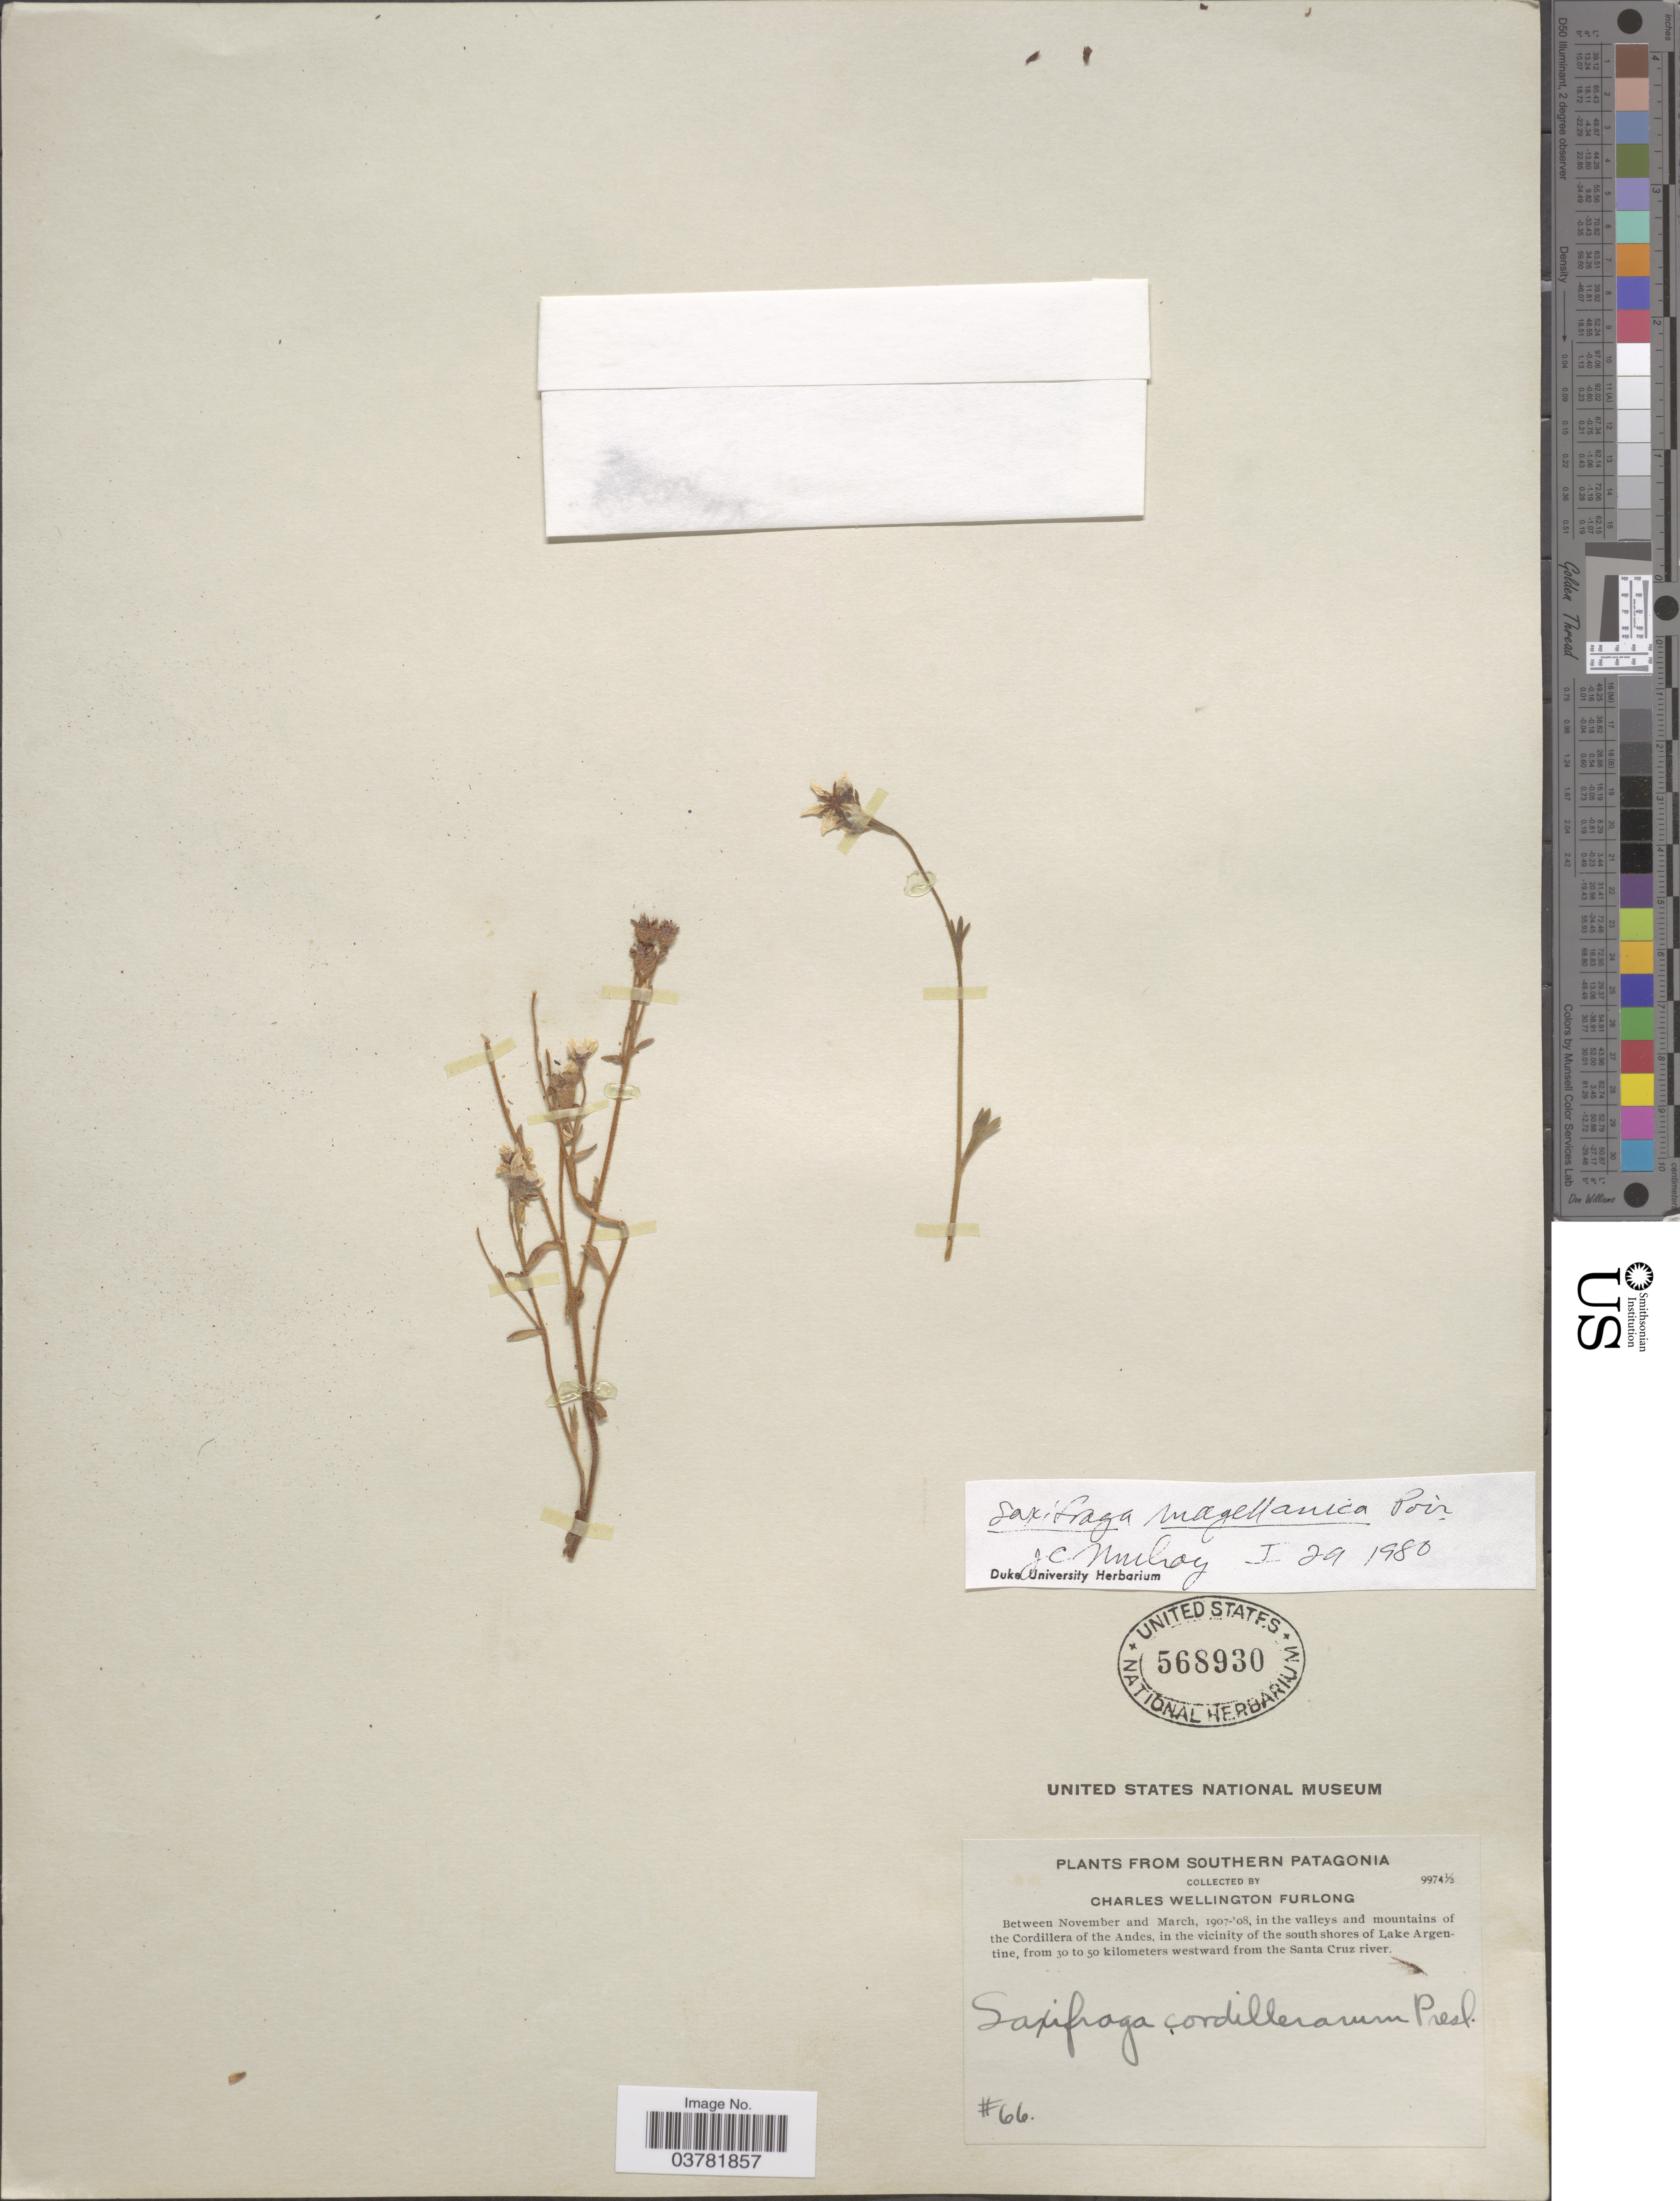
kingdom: Plantae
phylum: Tracheophyta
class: Magnoliopsida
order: Saxifragales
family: Saxifragaceae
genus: Saxifraga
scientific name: Saxifraga magellanica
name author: Poir.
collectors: C. Furlong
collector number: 66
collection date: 1907-11/1908-03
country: Argentina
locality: Southern Patagonia. In the valleys and mountains of the Cordillera of the Andes, in the vicinity of the south shores of Lake Argentine, from 30 to 50 kilometers westward from the Santa Cruz river.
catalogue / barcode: US 568930